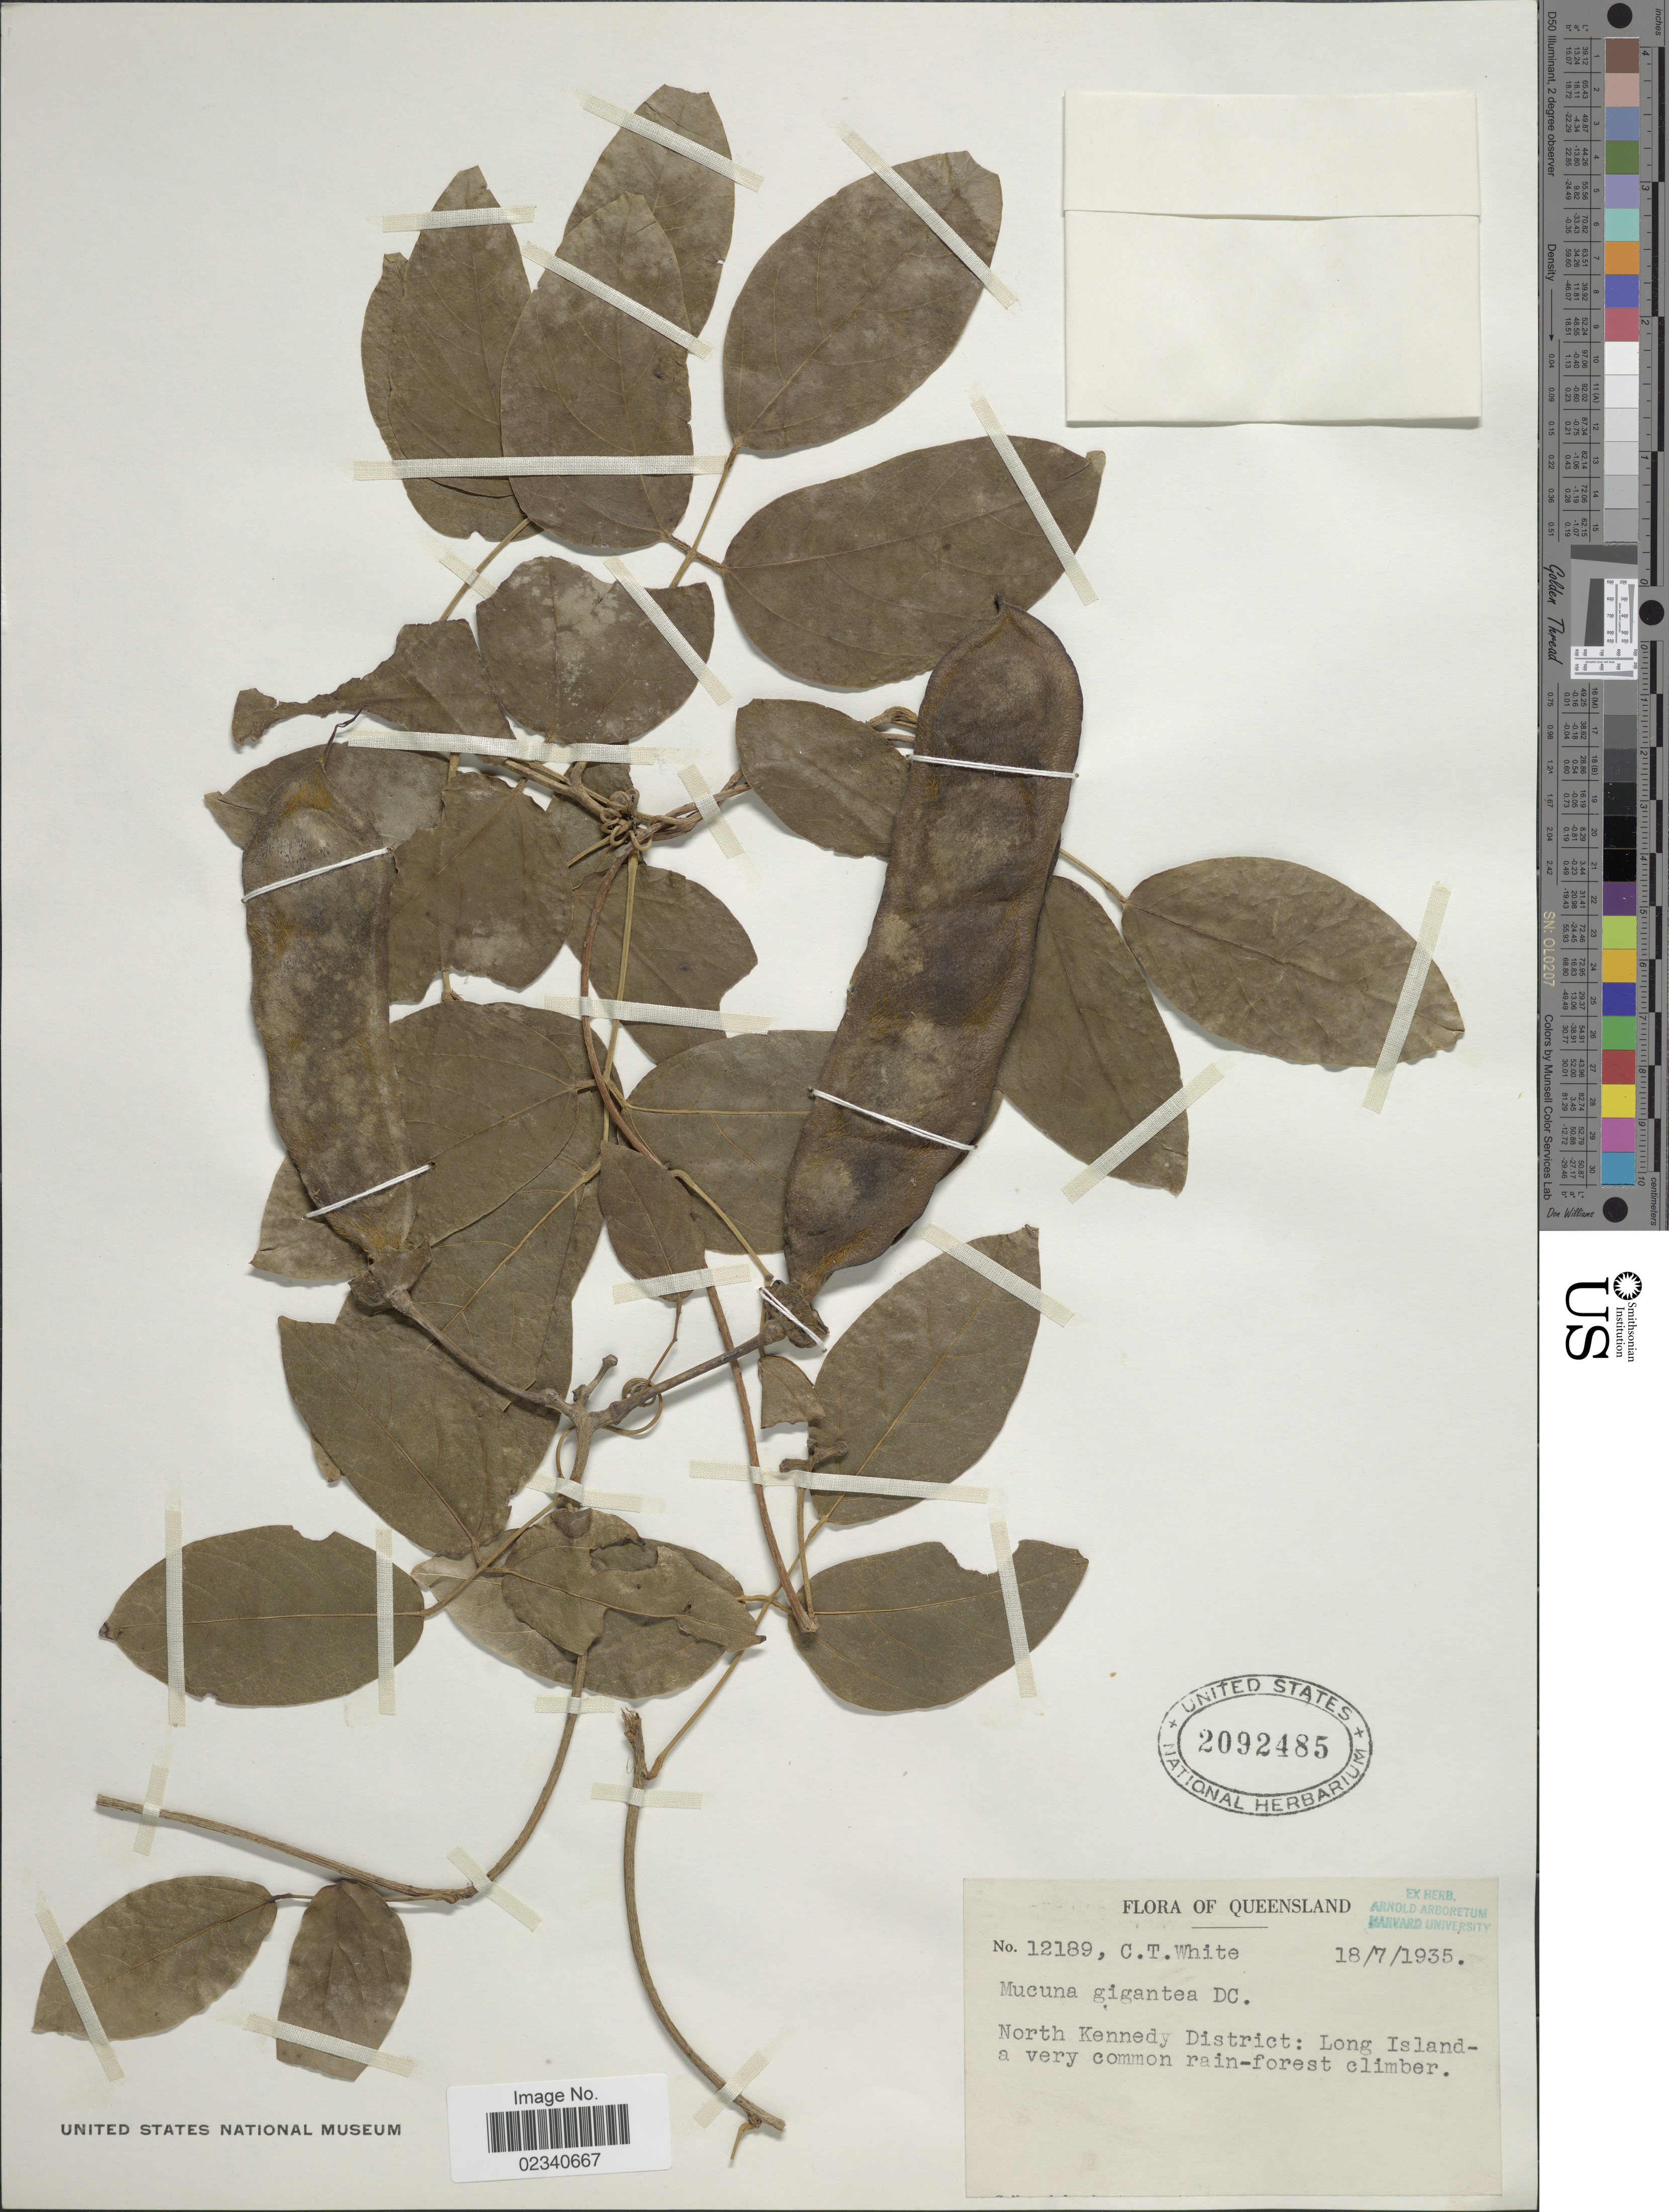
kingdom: Plantae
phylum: Tracheophyta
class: Magnoliopsida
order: Fabales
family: Fabaceae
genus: Mucuna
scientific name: Mucuna gigantea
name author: (Willd.) DC.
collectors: C. T. White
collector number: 12189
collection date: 1935-07-18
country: Australia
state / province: Queensland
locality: North Kennedy District: Long Island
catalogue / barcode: US 2092485